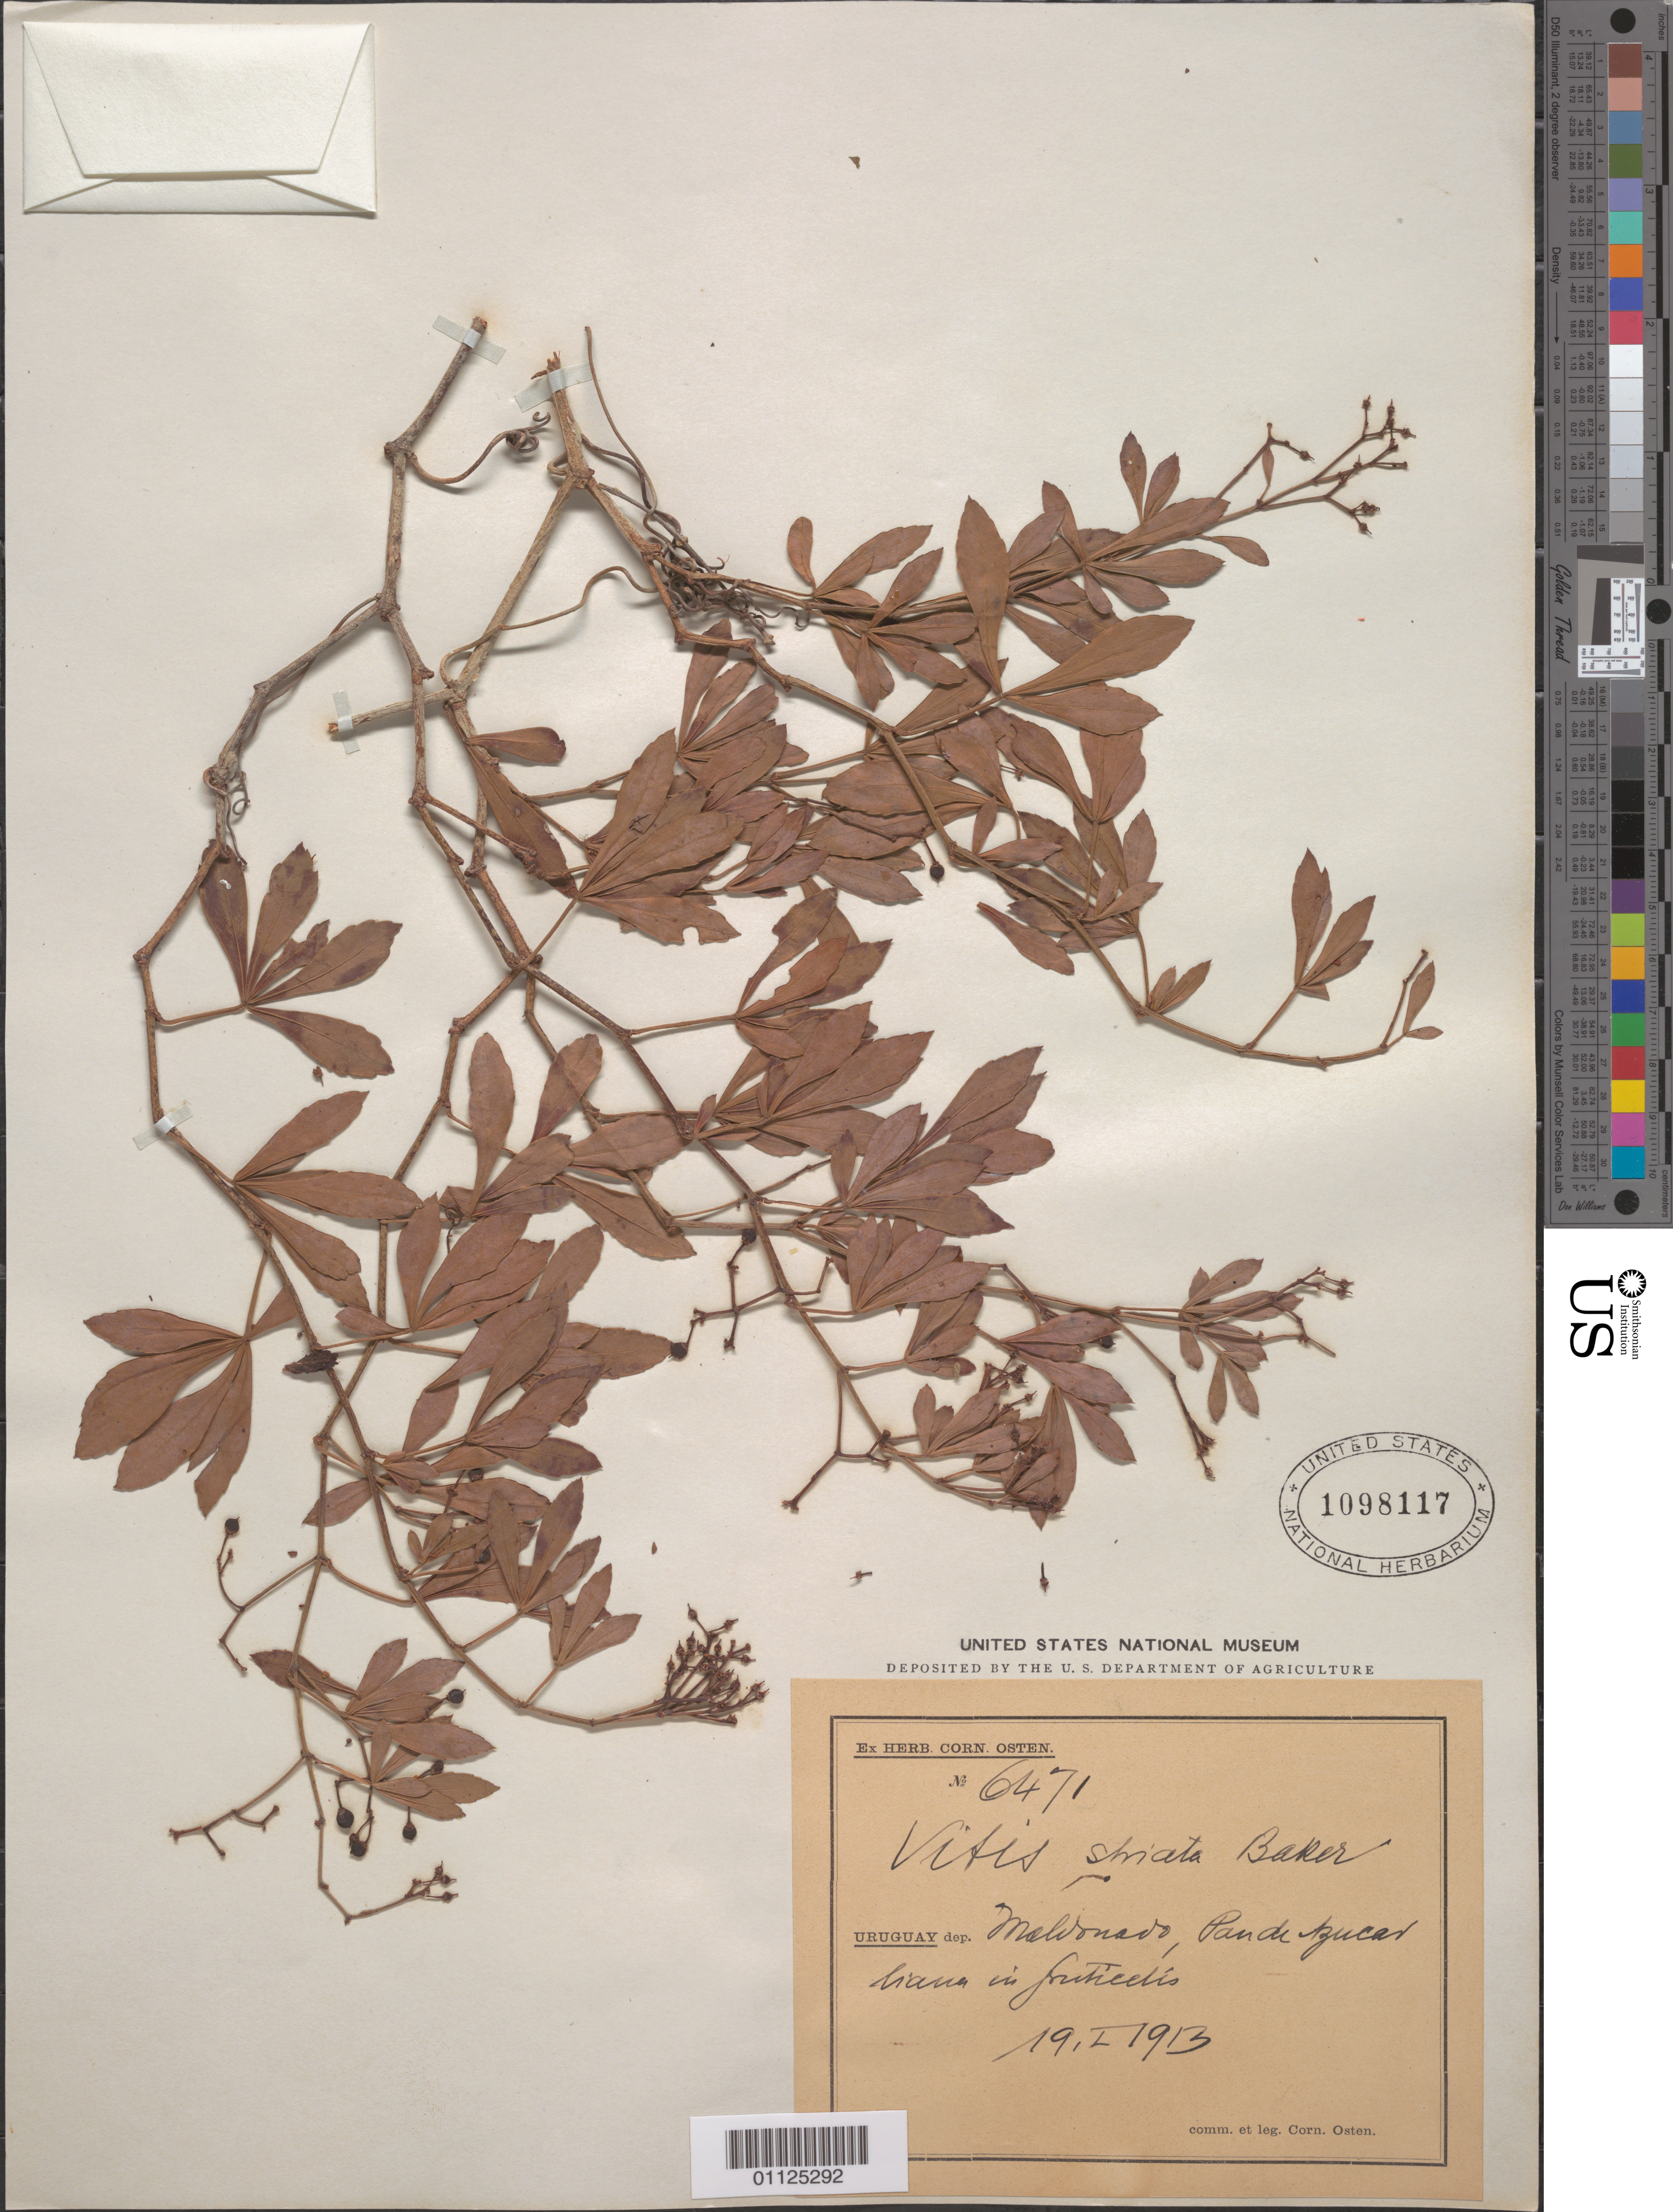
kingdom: Plantae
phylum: Tracheophyta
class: Magnoliopsida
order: Vitales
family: Vitaceae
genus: Clematicissus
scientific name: Clematicissus striata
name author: (Ruiz & Pav.) Lombardi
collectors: C. Osten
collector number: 6471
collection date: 1913-01-19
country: Uruguay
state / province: Maldonado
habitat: Liana.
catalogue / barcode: US 1098117